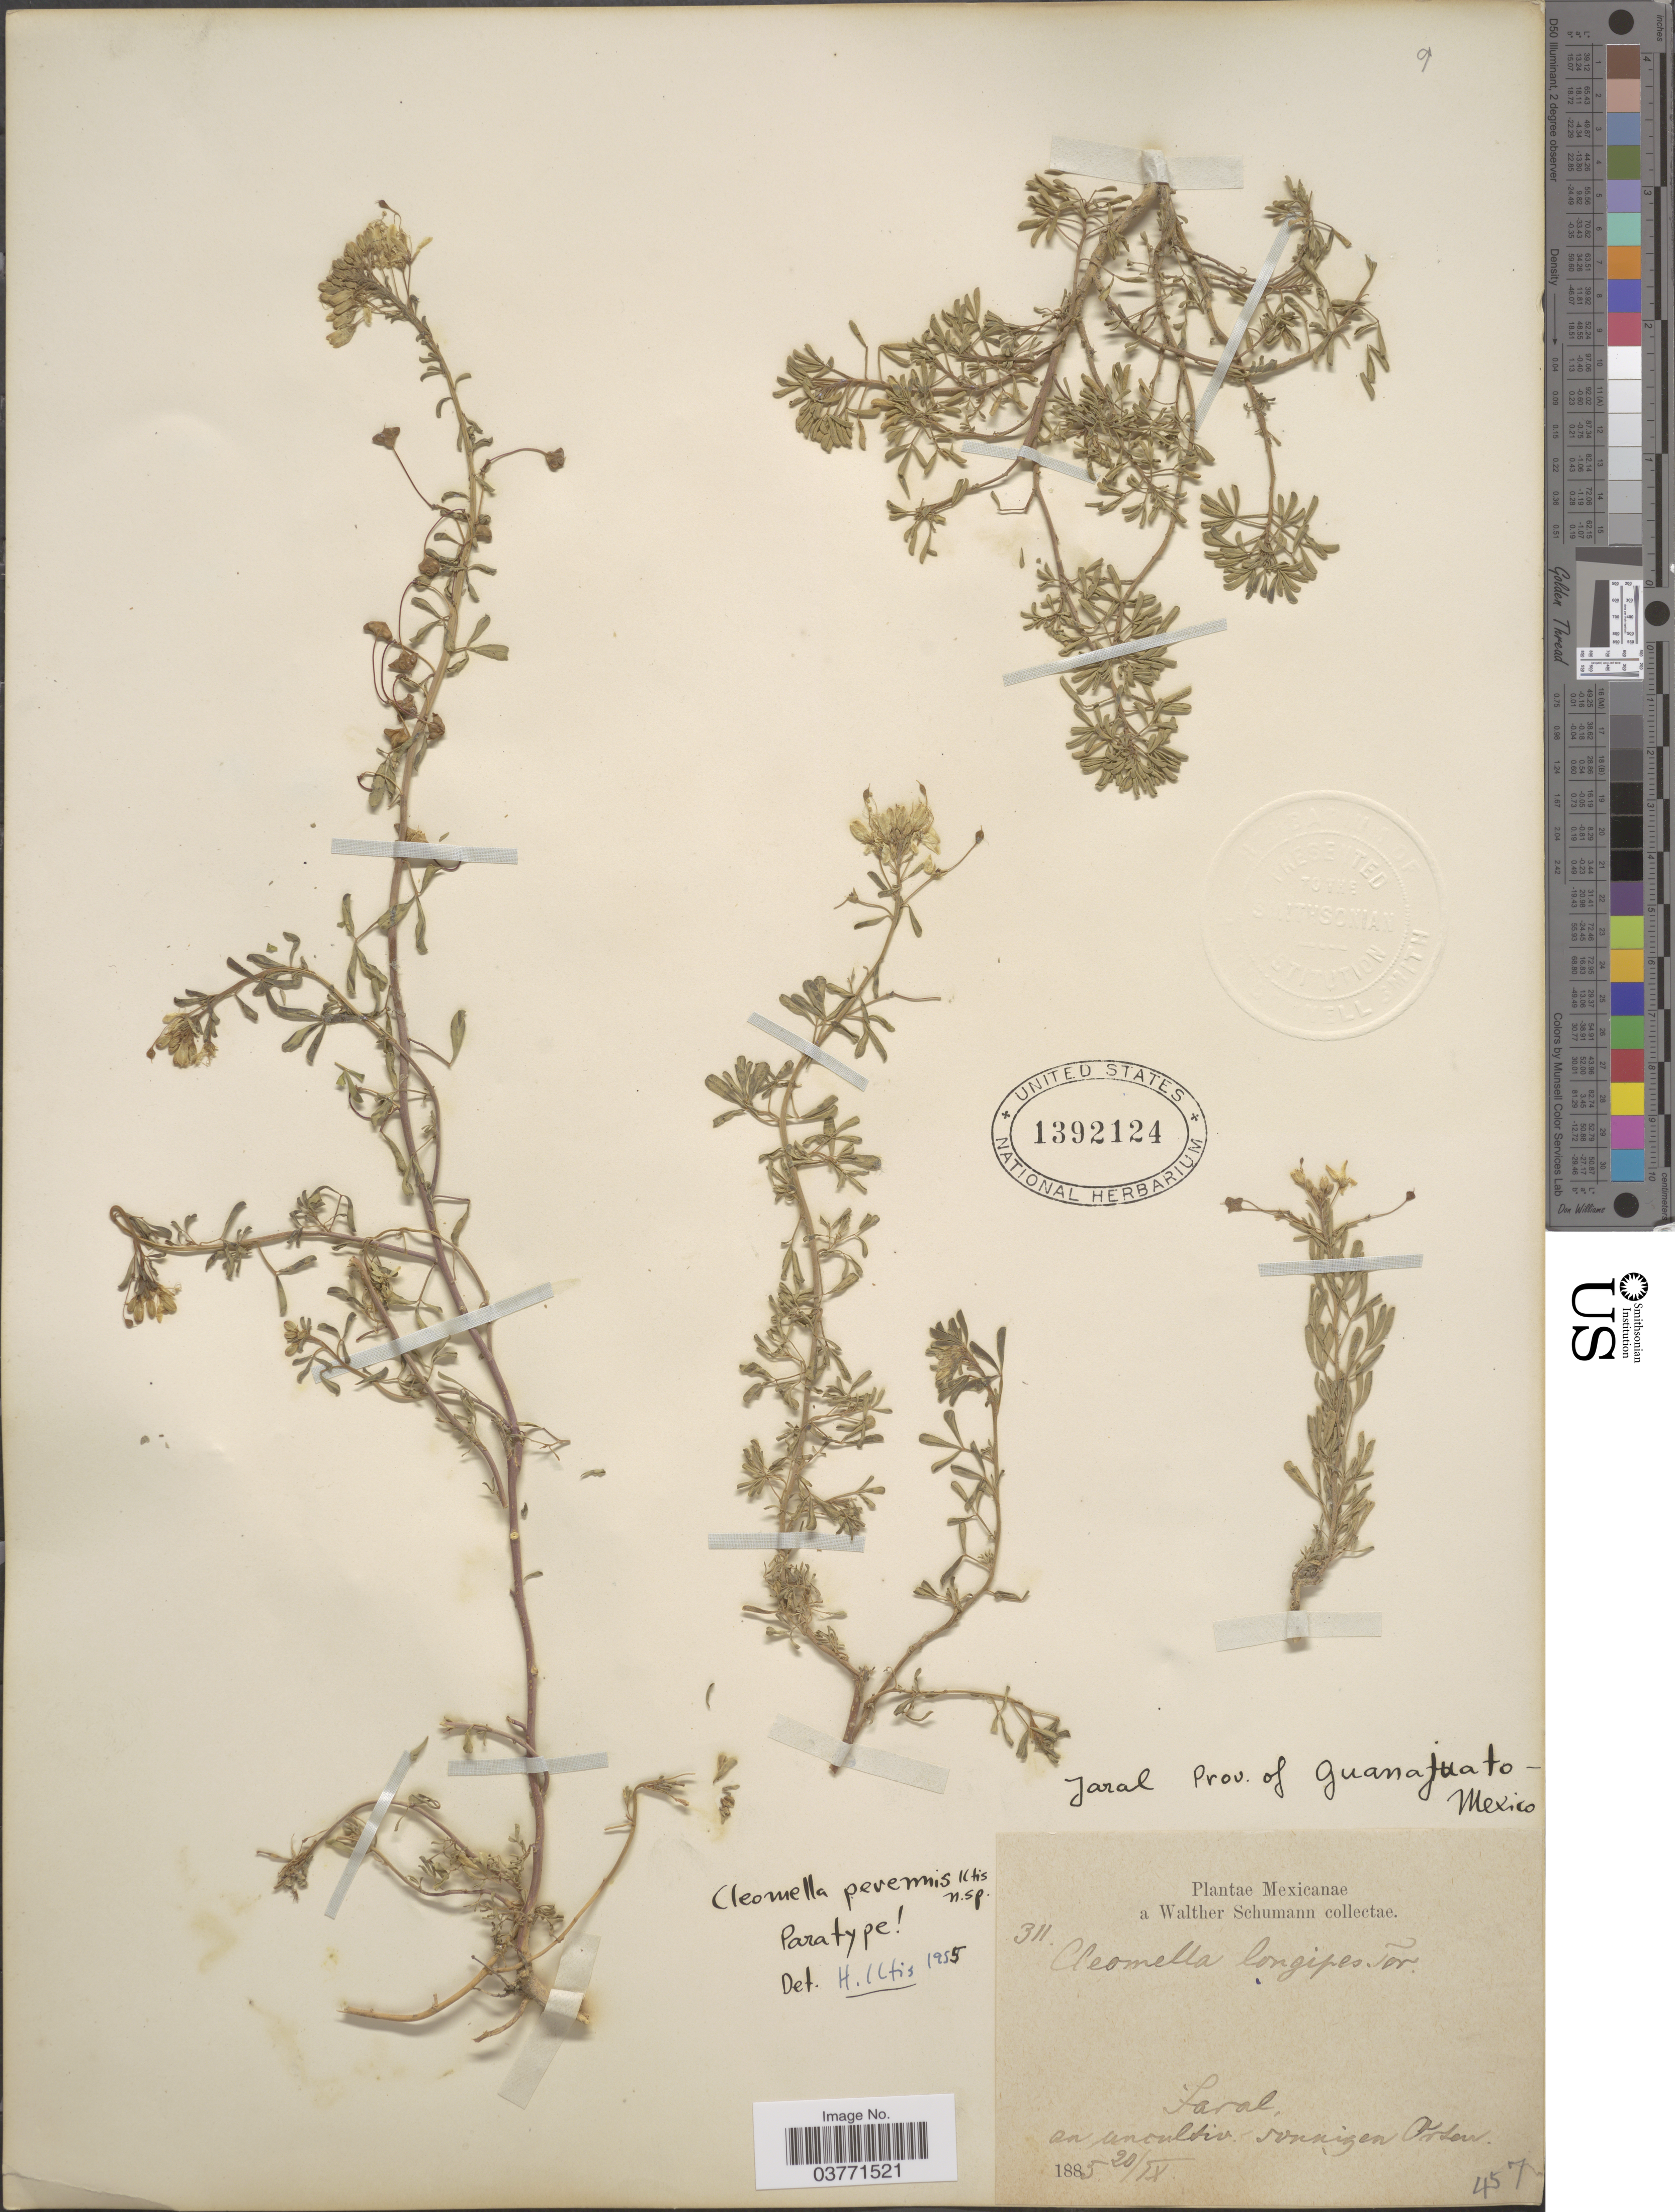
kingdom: Plantae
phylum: Tracheophyta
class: Magnoliopsida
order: Brassicales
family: Cleomaceae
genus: Cleomella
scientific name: Cleomella perennis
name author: Iltis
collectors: W. Schumann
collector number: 311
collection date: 1885-09-20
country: Mexico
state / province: Guanajuato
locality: Faral. Sonnigen Orten.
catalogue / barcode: US 1392124